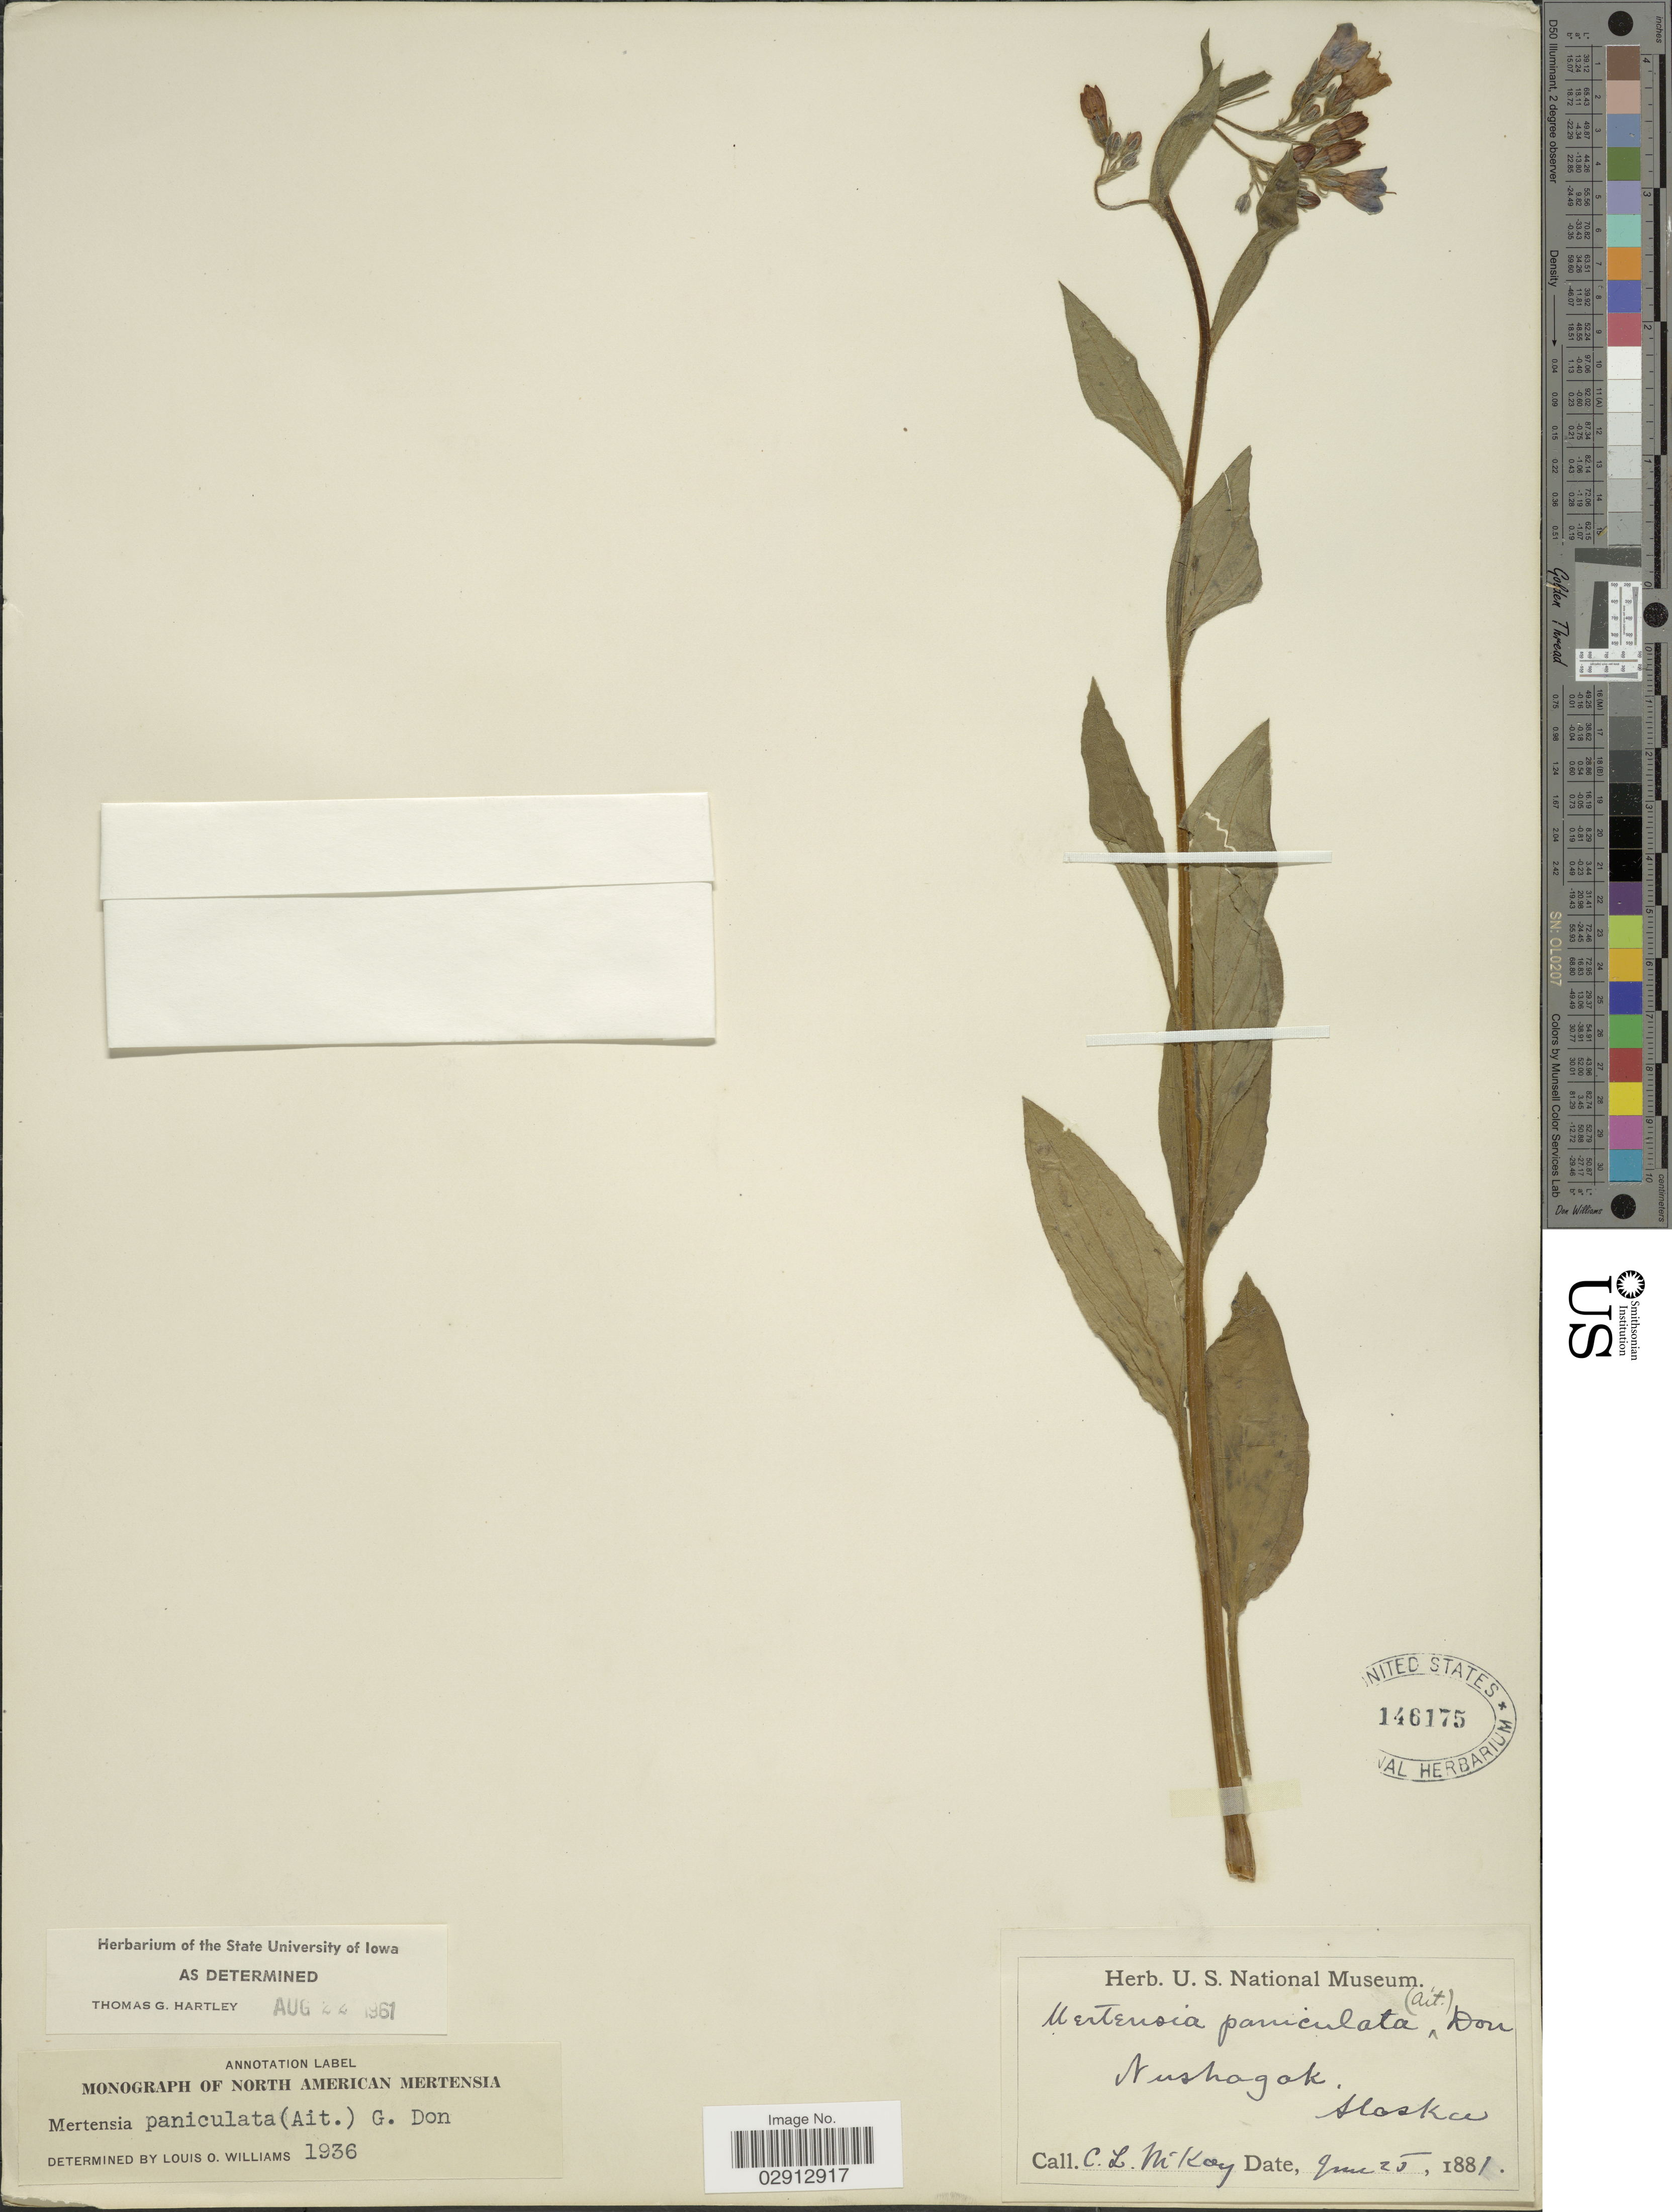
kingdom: Plantae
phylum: Tracheophyta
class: Magnoliopsida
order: Boraginales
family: Boraginaceae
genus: Mertensia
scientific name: Mertensia paniculata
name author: (Aiton) G. Don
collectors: C. McKay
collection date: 1881-06-25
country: United States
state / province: Alaska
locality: Nushagak.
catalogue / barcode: US 146175